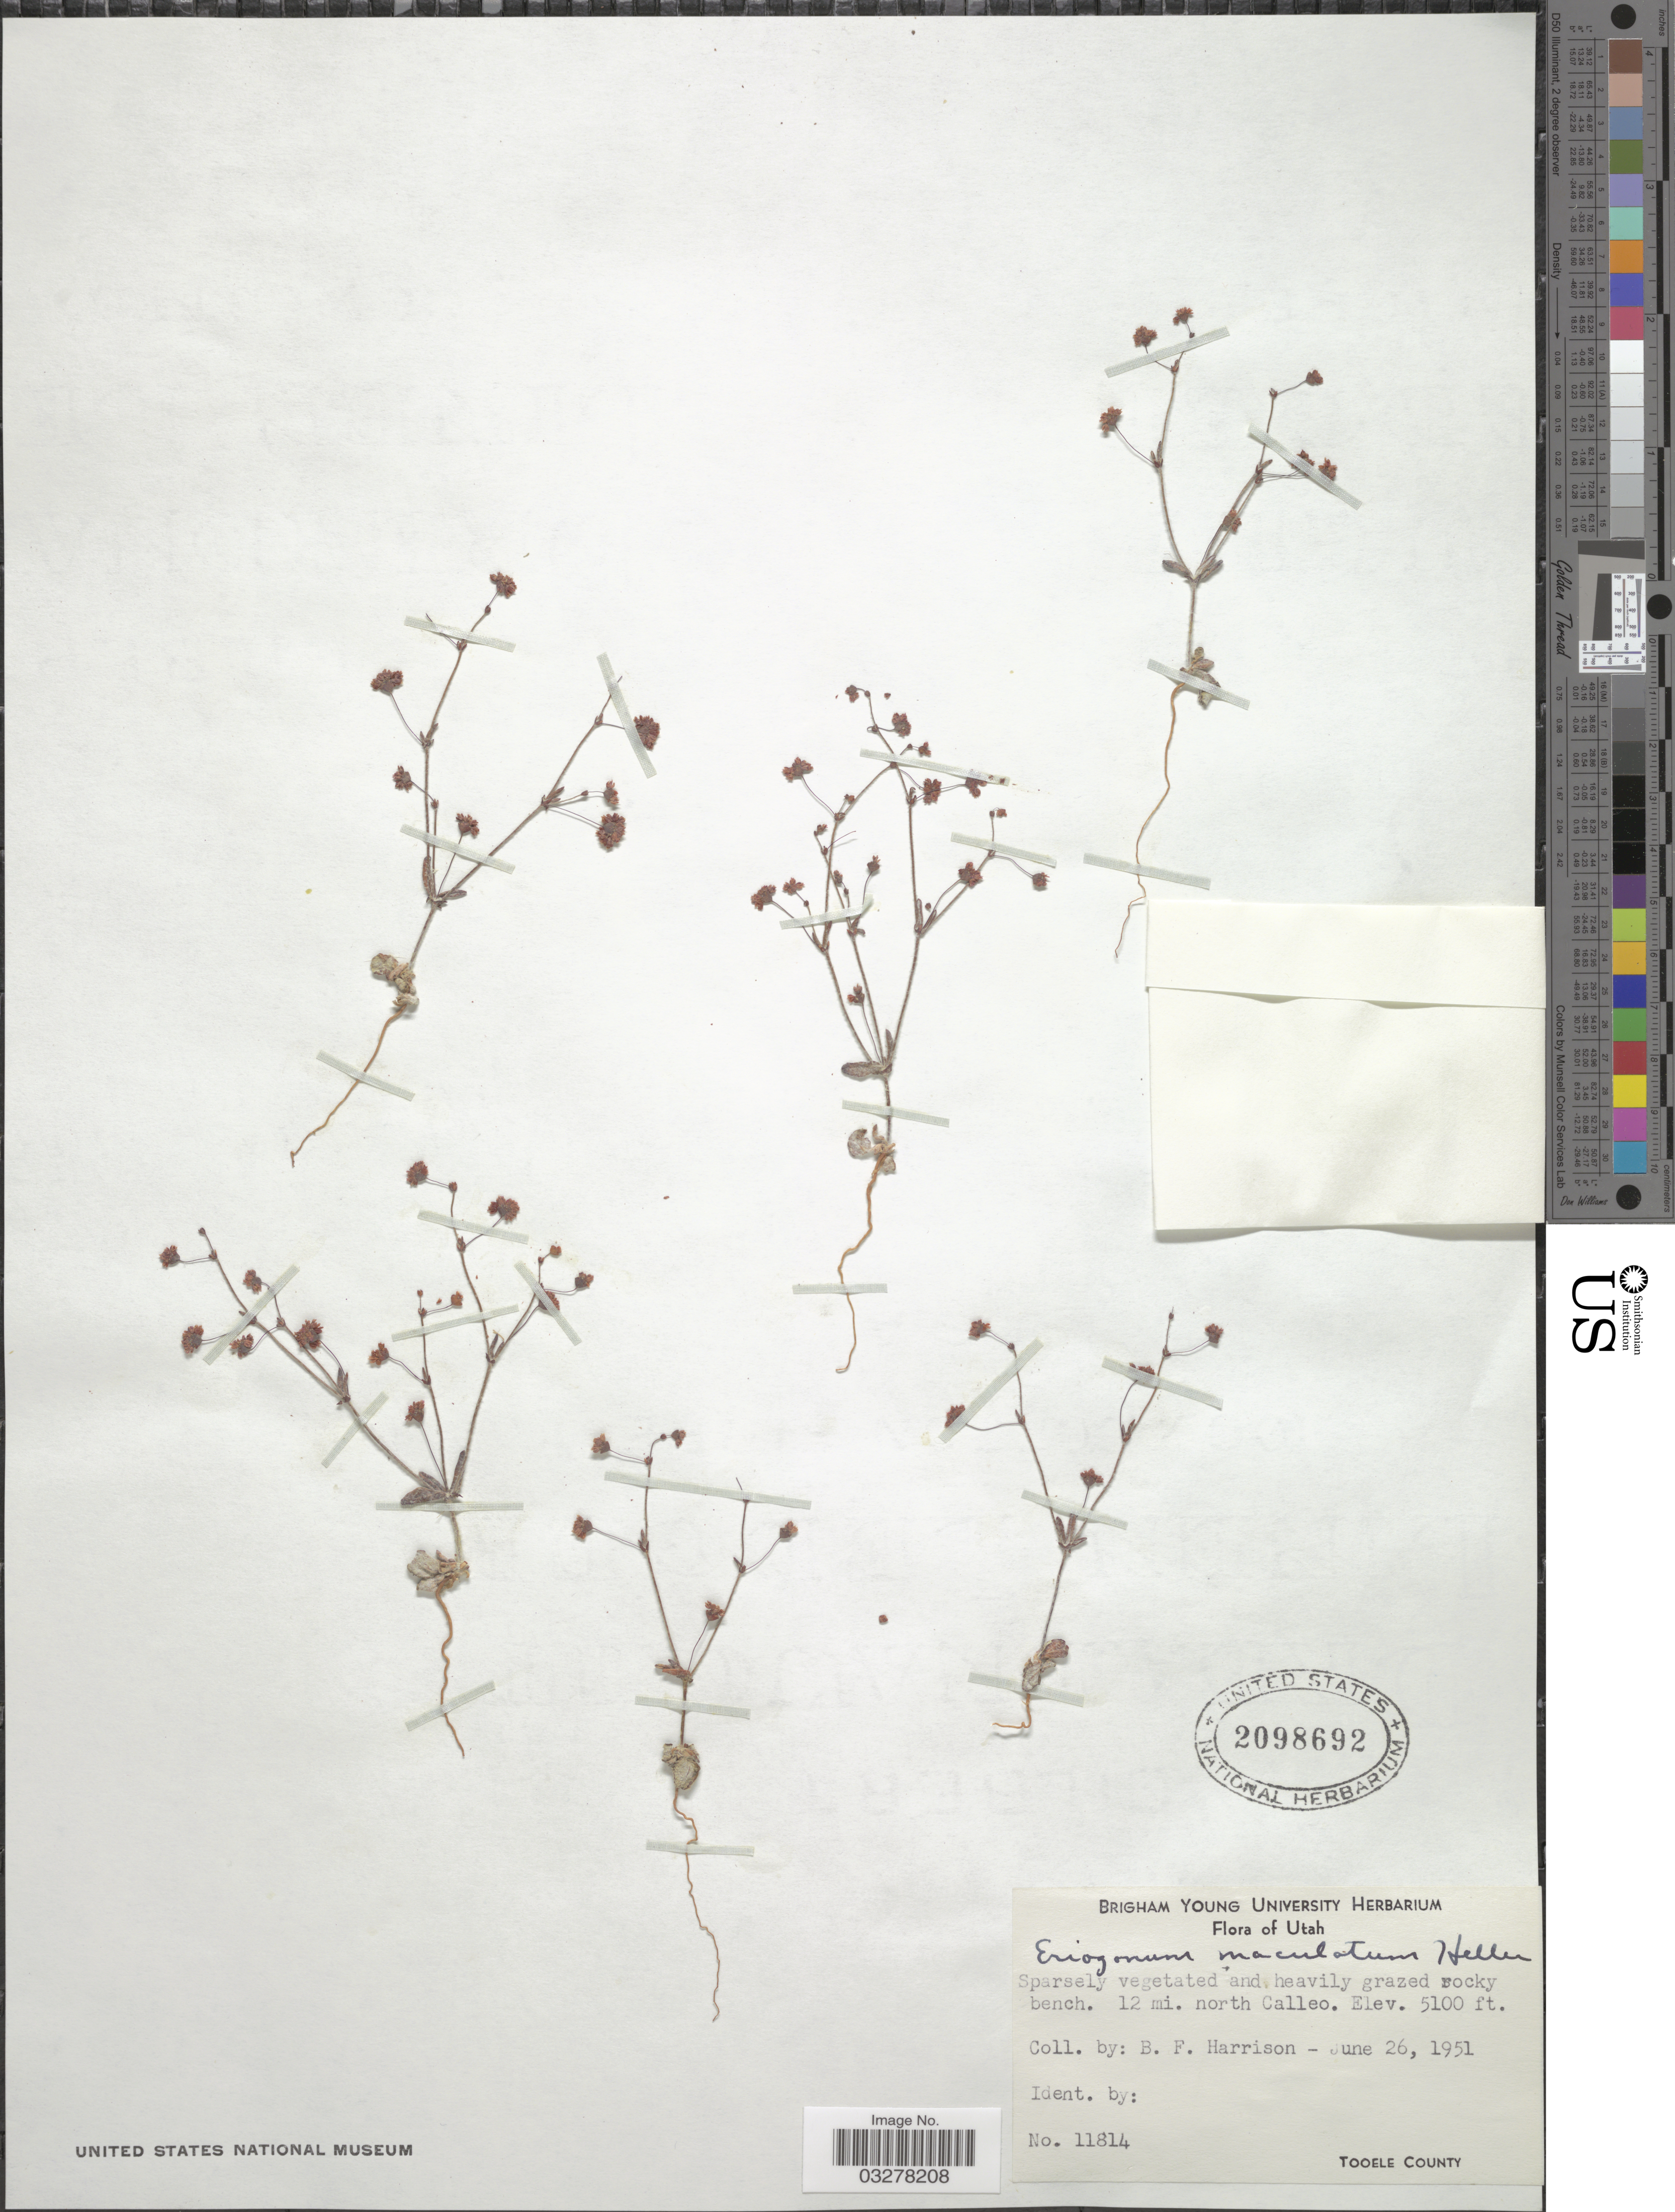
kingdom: Plantae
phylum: Tracheophyta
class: Magnoliopsida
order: Caryophyllales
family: Polygonaceae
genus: Eriogonum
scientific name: Eriogonum maculatum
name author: A. Heller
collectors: B. F. Harrison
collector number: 11814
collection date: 1951-06-26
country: United States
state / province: Utah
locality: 12 mi. north Calleo. Tooele County.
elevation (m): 1554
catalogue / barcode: US 2098692